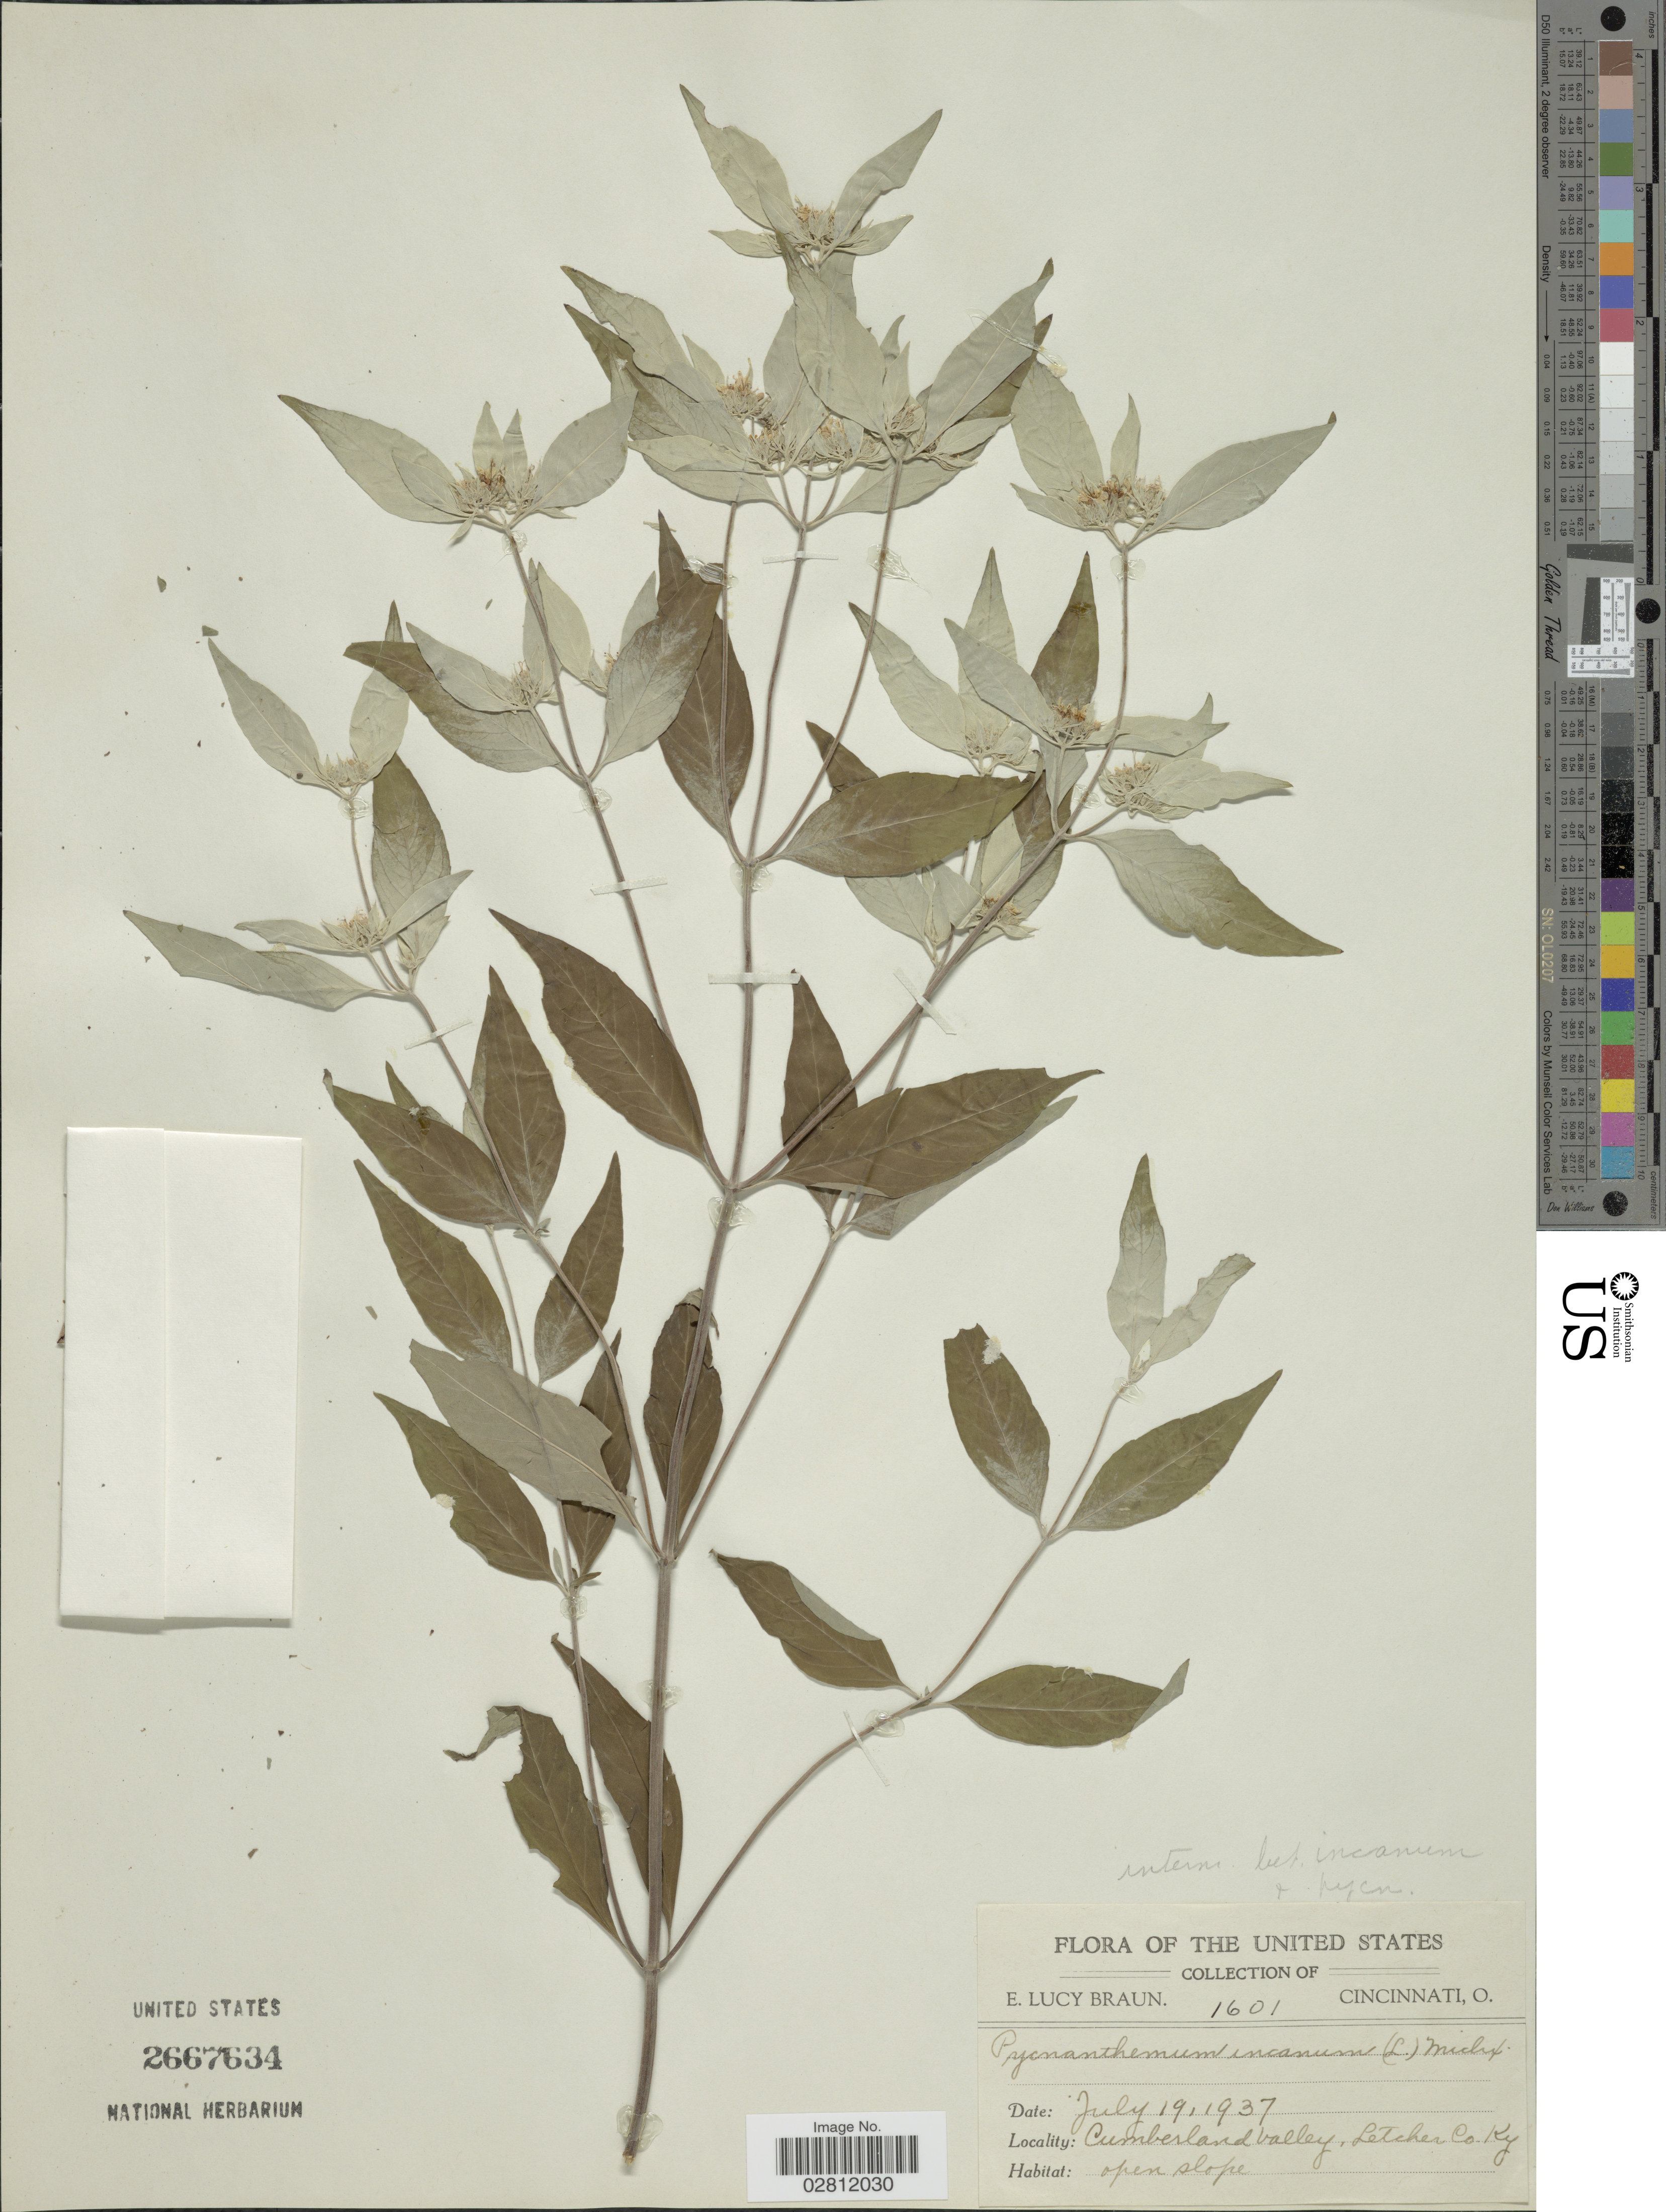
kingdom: Plantae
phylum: Tracheophyta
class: Magnoliopsida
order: Lamiales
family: Lamiaceae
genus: Pycnanthemum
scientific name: Pycnanthemum incanum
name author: (L.) Michx.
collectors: E. L. Braun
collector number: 1601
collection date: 1937-07-19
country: United States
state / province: Kentucky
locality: Cumberland Valley, Letcher Co.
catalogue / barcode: US 2667634